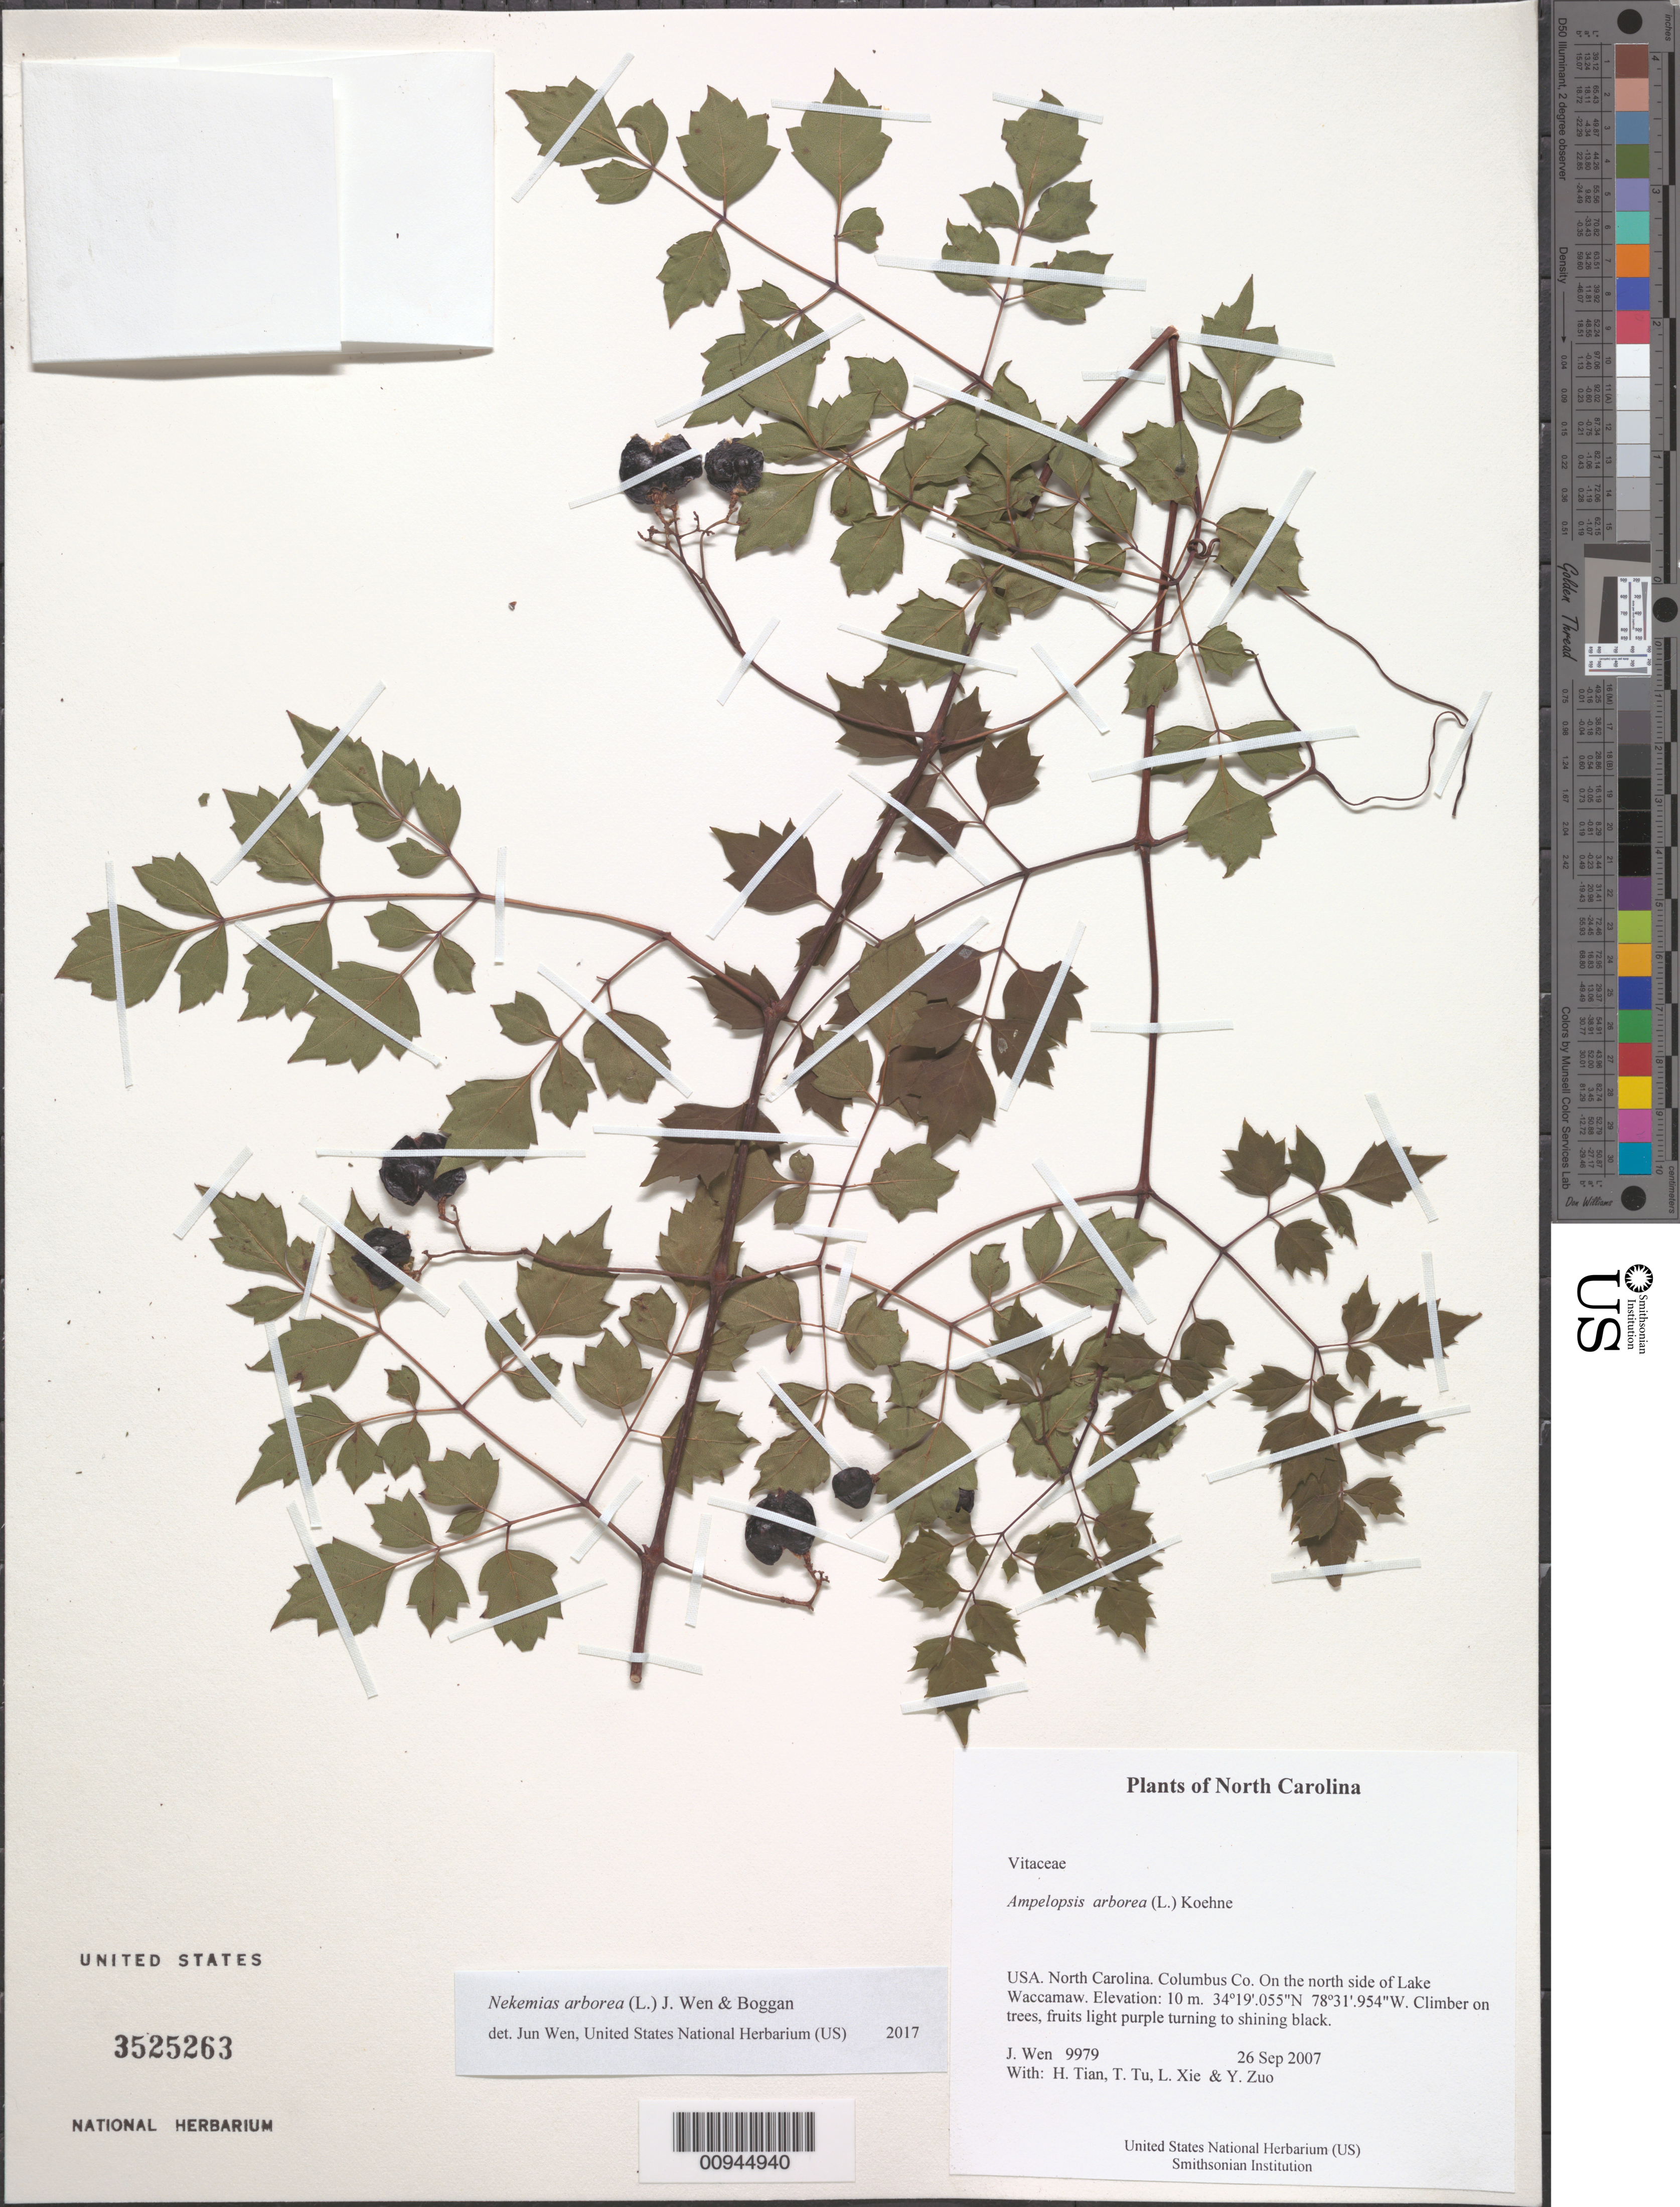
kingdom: Plantae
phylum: Tracheophyta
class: Magnoliopsida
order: Vitales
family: Vitaceae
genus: Ampelopsis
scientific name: Ampelopsis arborea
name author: (L.) Koehne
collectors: J. Wen, H. Tian, T. Tu, L. Xie & Y. Zuo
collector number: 9979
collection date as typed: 26 Sep 2007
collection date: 2007-09-26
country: United States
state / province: North Carolina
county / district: Columbus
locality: On the north side of Lake Waccamaw.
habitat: On trees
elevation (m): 10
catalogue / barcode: US 3525263